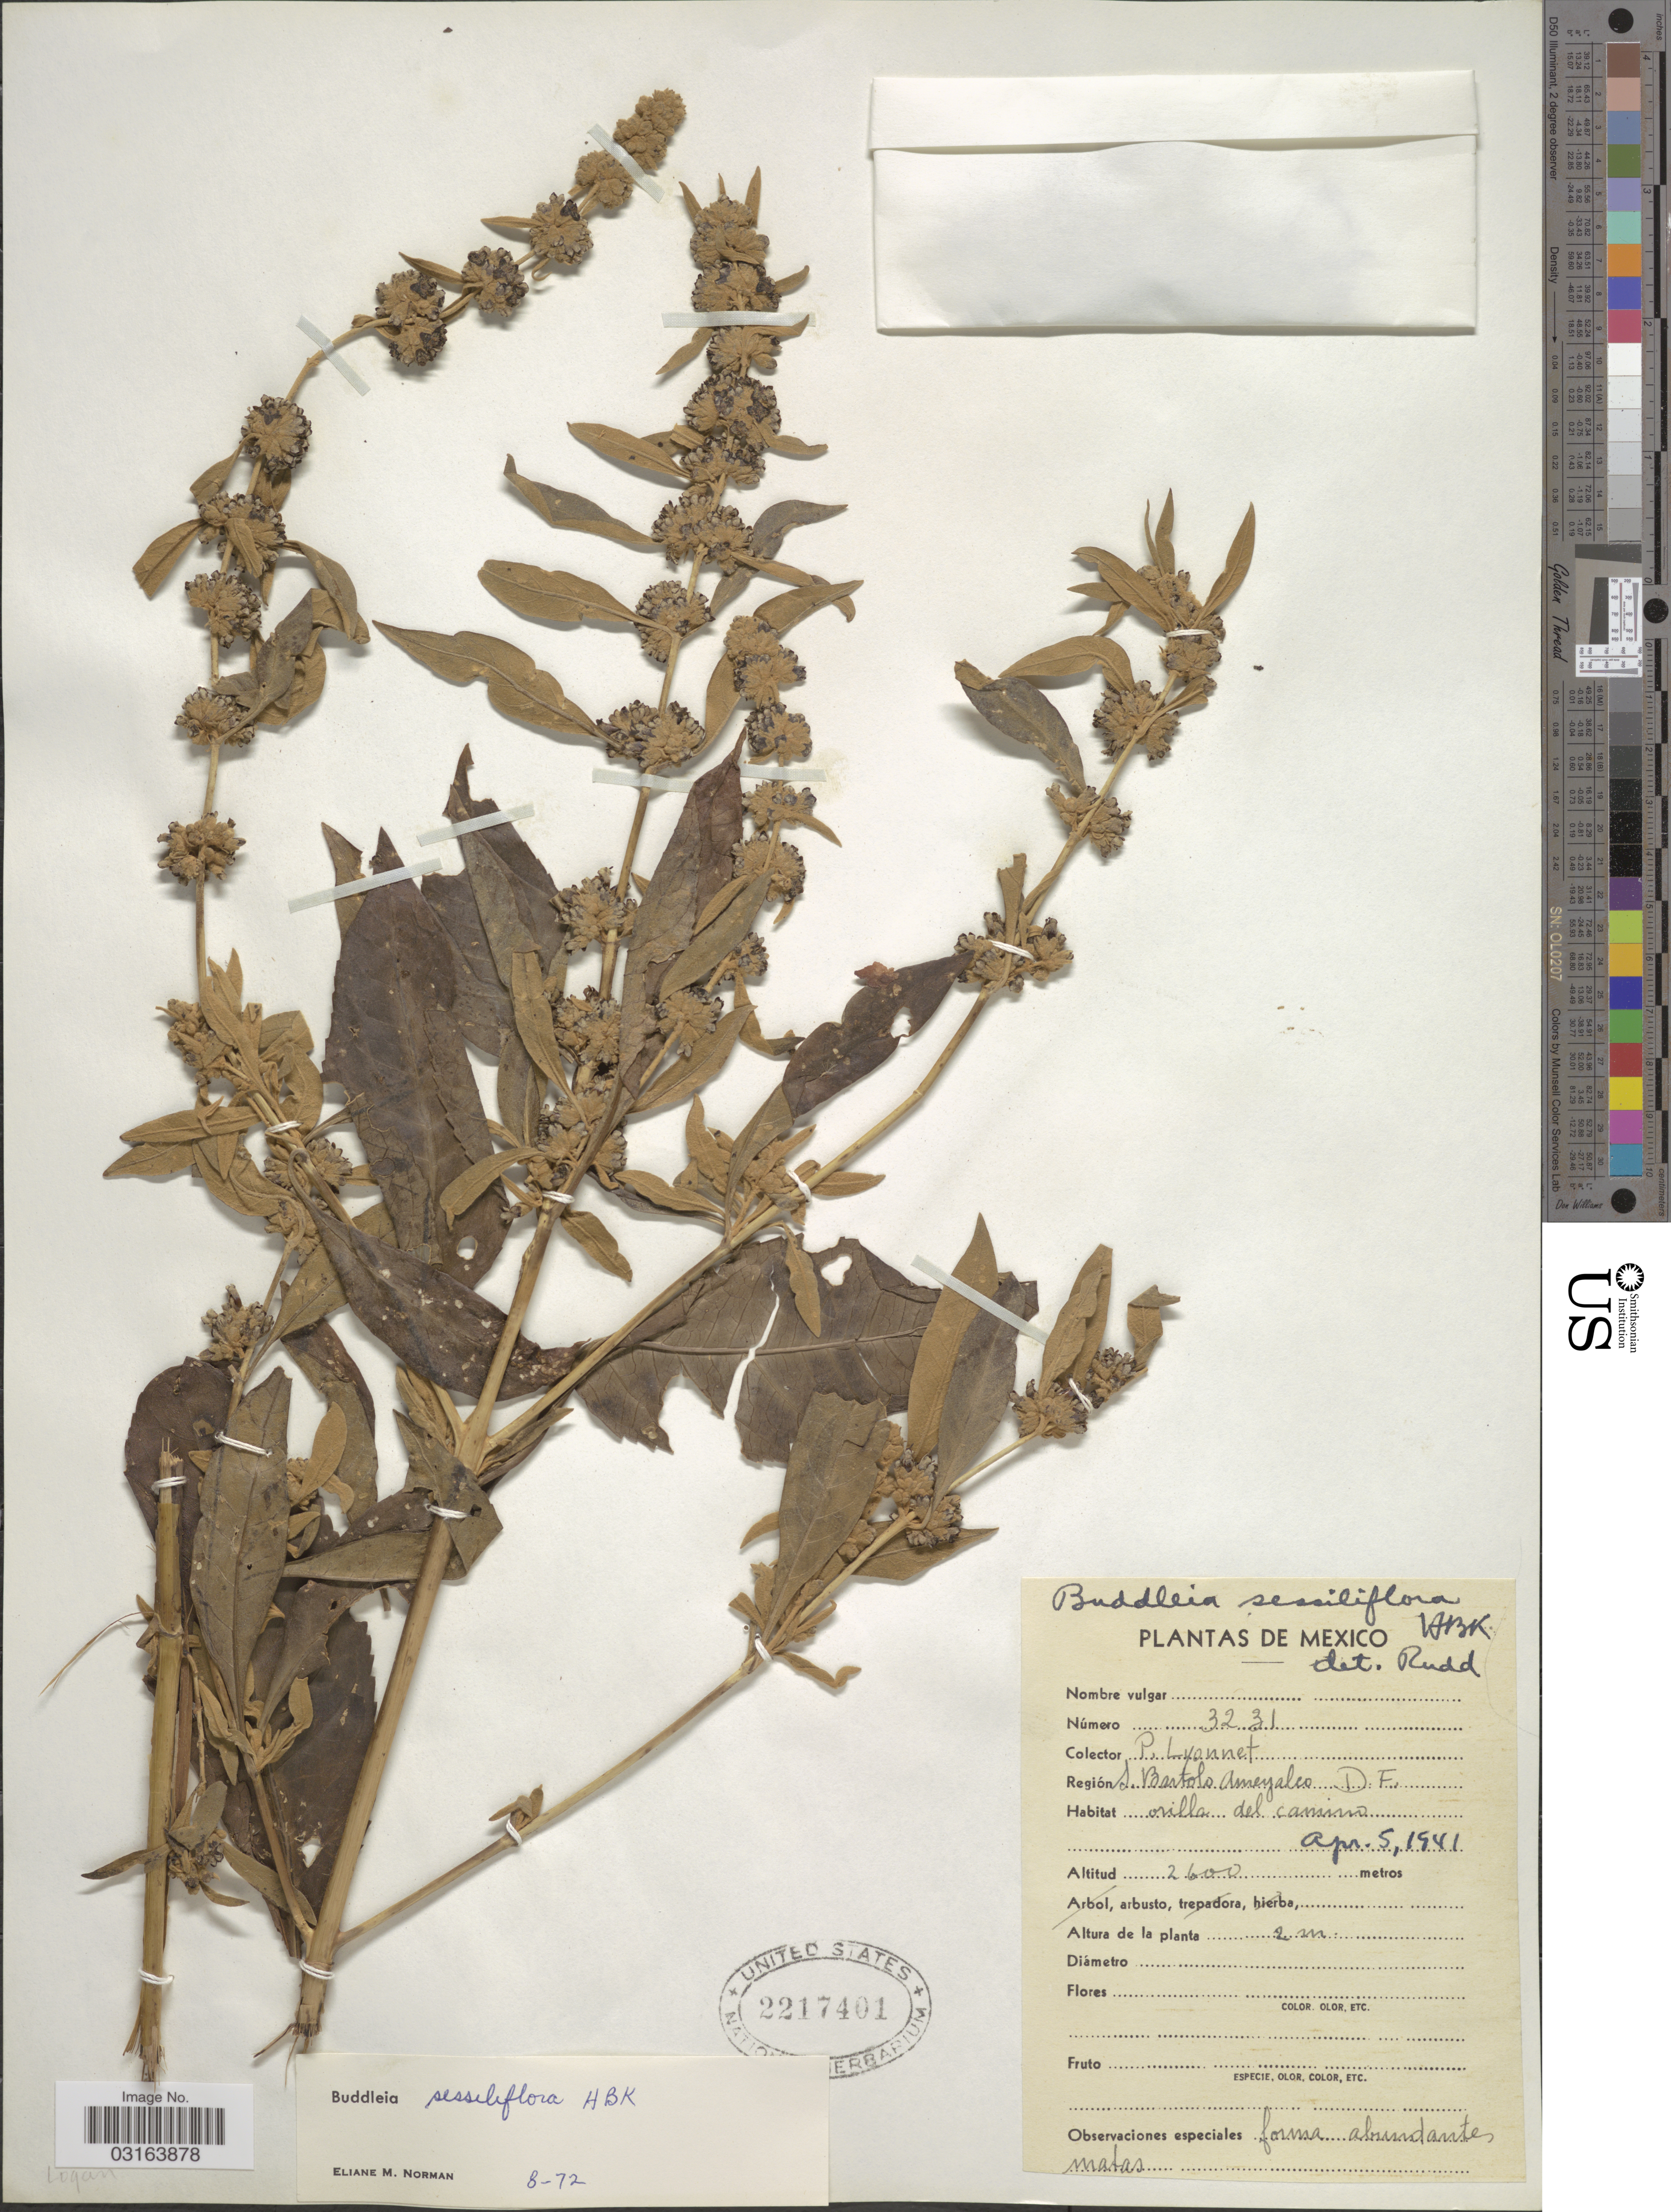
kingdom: Plantae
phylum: Tracheophyta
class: Magnoliopsida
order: Lamiales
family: Scrophulariaceae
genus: Buddleja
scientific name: Buddleja sessiliflora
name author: Kunth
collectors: P. Lyonnet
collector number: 3231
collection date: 1941-04-05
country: Mexico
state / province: Distrito Federal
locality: Región S. Bartolo Ameyalco D.F.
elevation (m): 2600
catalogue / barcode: US 2217401